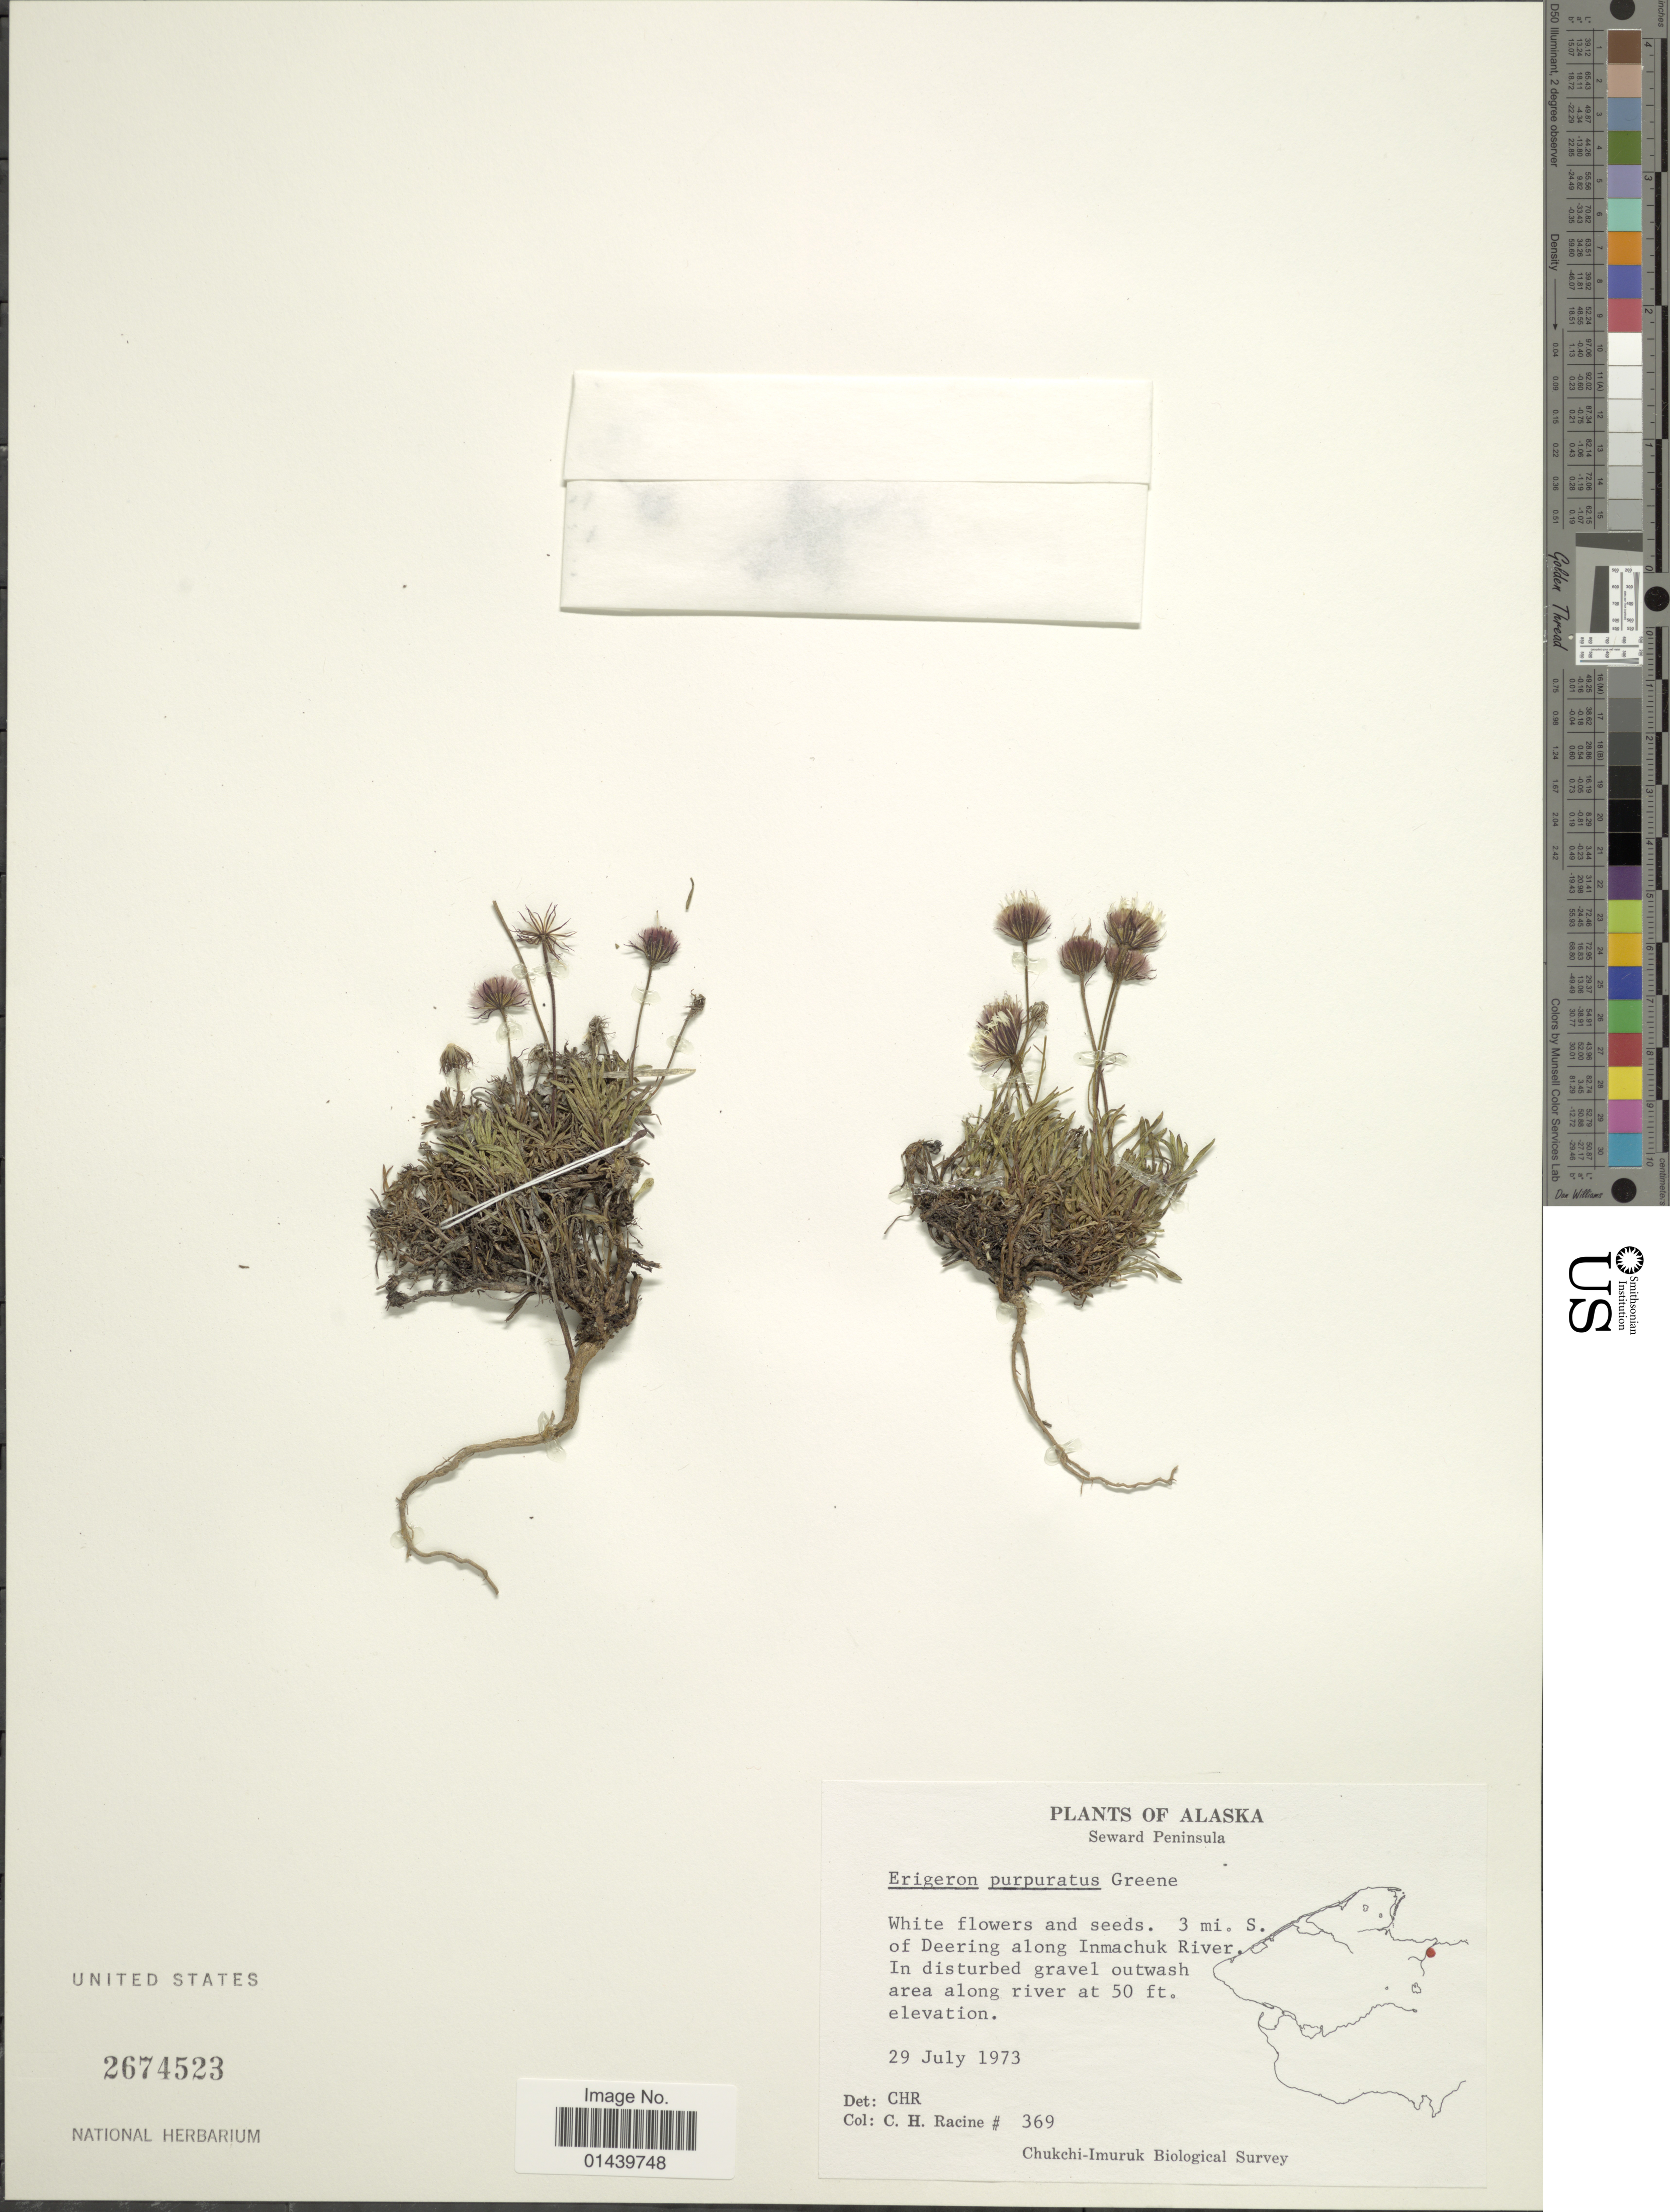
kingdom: Plantae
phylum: Tracheophyta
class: Magnoliopsida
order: Asterales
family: Asteraceae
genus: Erigeron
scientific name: Erigeron purpuratus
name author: Greene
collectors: C. Racine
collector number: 369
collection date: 1973-07-29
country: United States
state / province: Alaska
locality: Seward Peninsula. 3 mi. S. of Deering along Inmachuk River. In disturbed gravel outwash area along river.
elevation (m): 15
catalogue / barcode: US 2674523